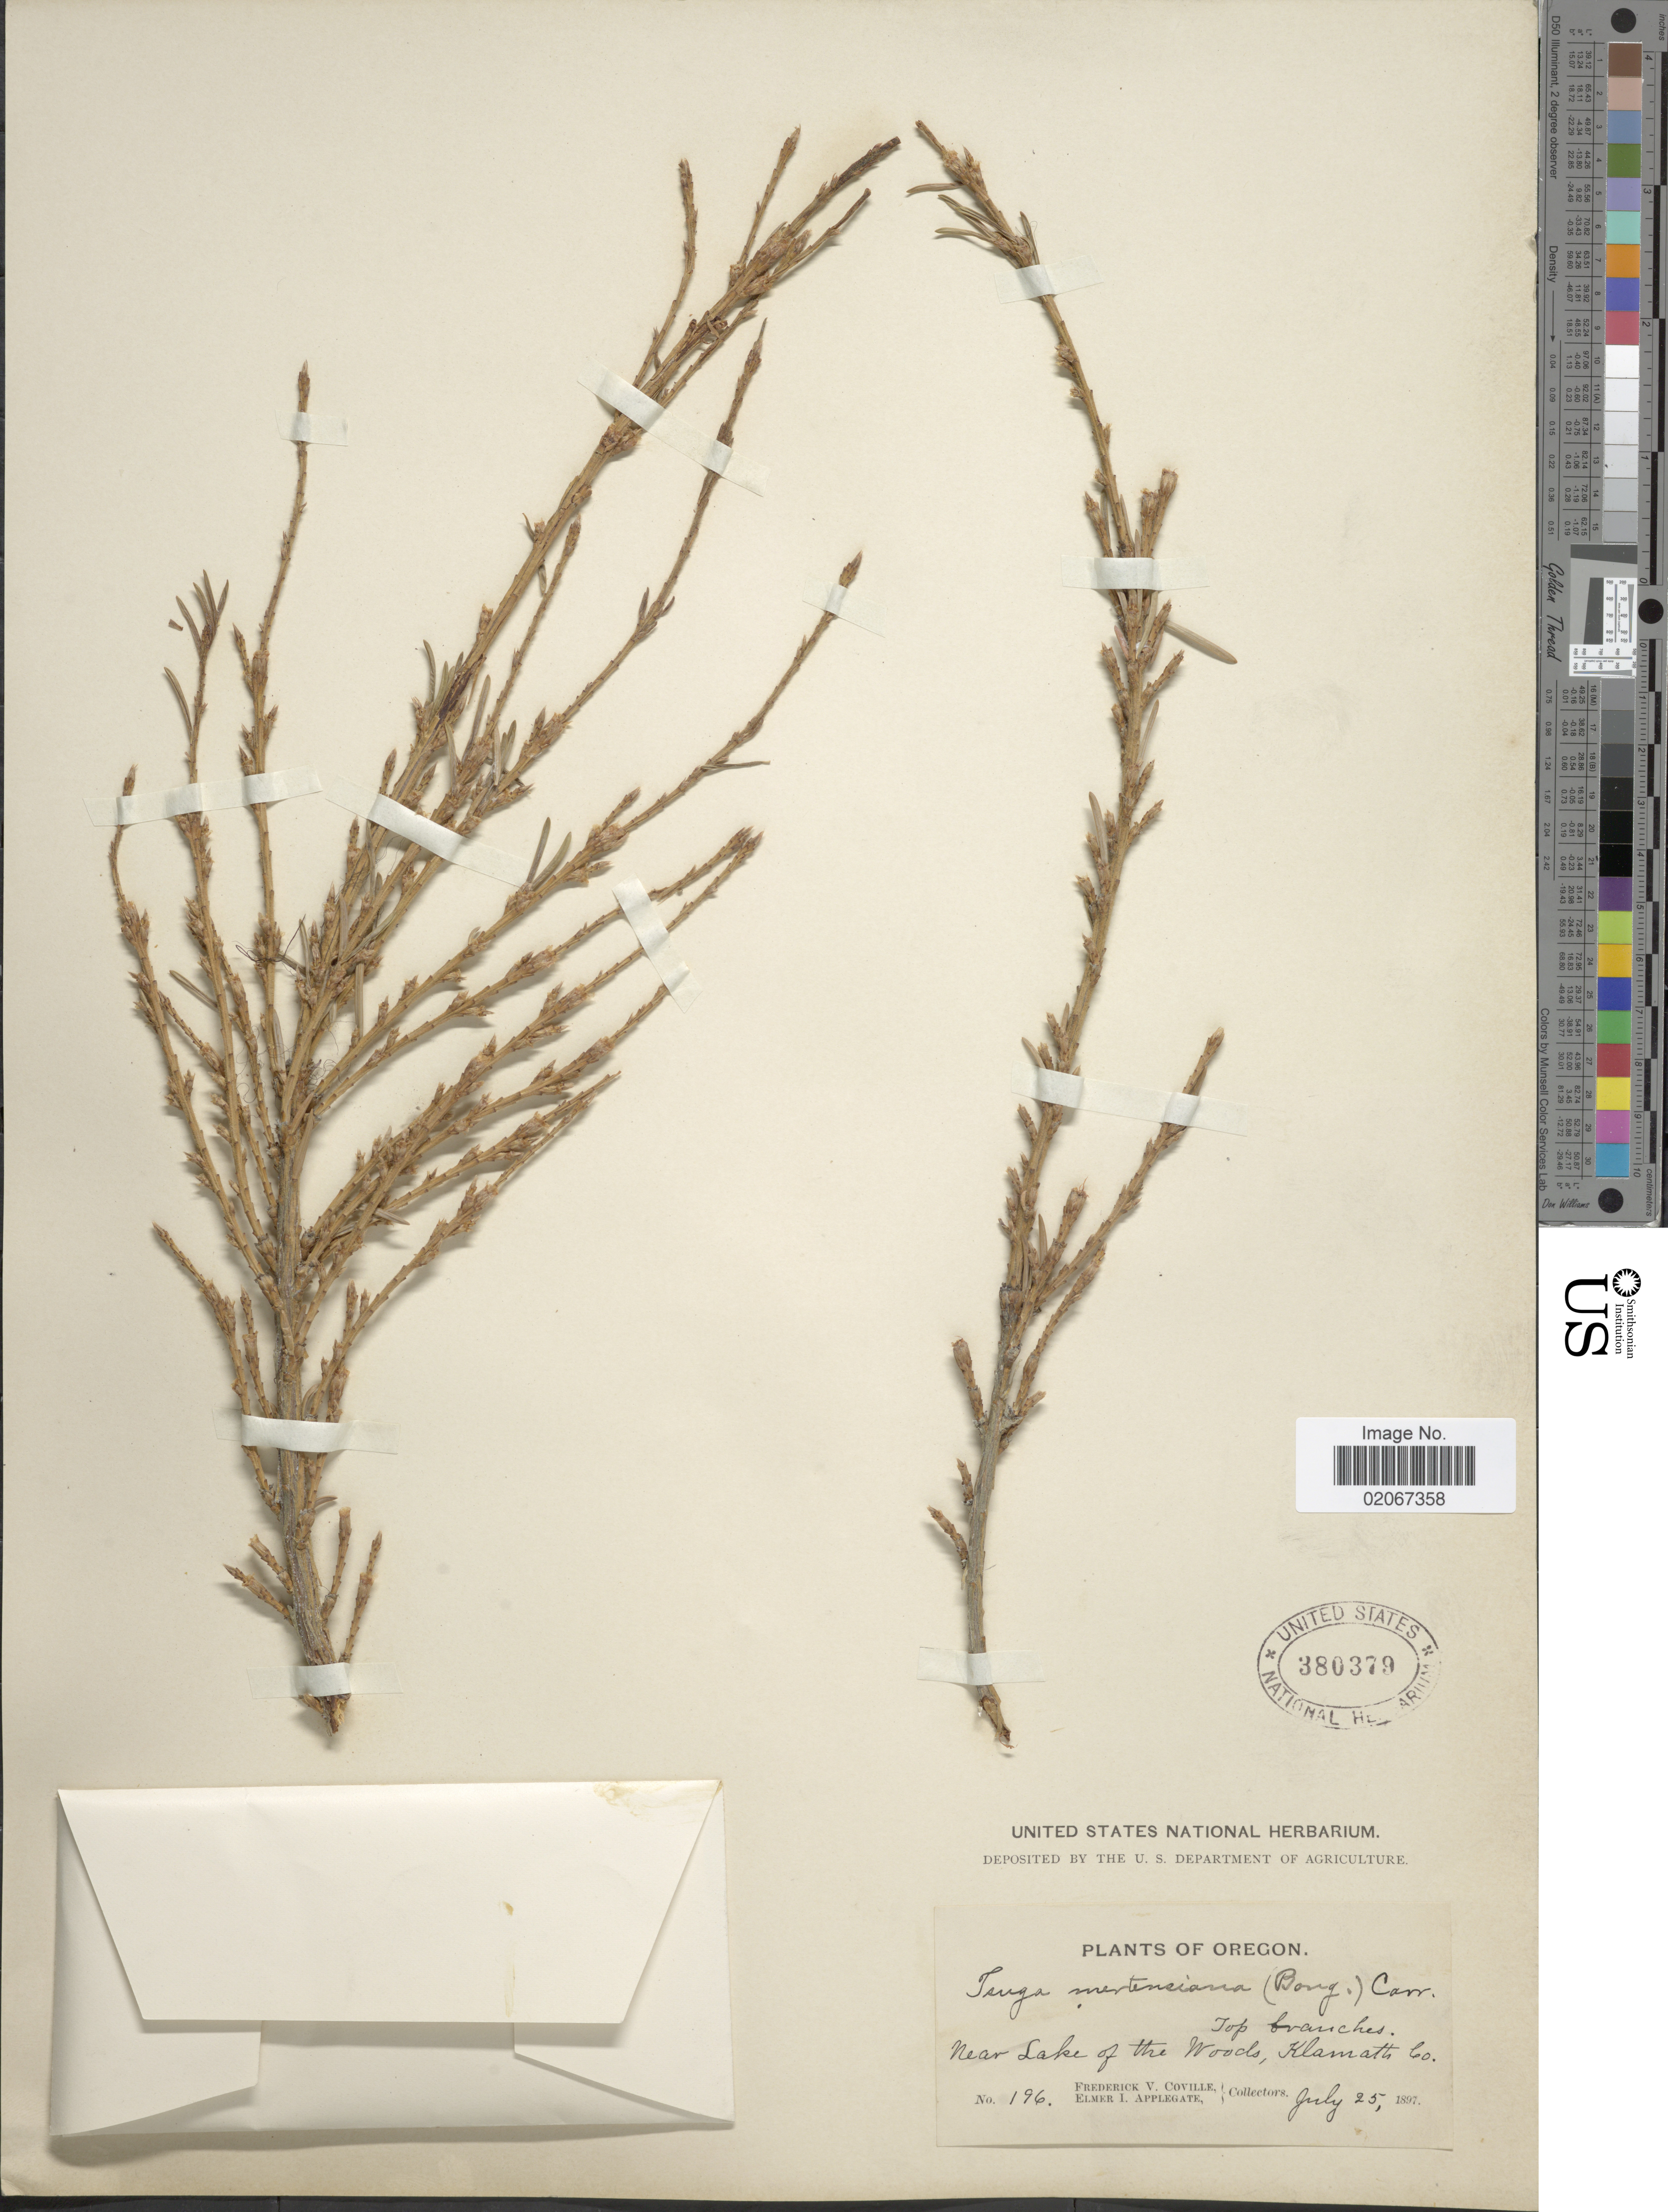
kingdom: Plantae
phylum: Tracheophyta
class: Pinopsida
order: Pinales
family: Pinaceae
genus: Tsuga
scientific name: Tsuga mertensiana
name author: (Bong.) Carrière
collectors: F. V. Coville & E. I. Applegate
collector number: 196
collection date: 1897-07-25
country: United States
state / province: Oregon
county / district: Klamath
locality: Top branches. Near Lake of the Woods, Klamath Co.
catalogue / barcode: US 380379